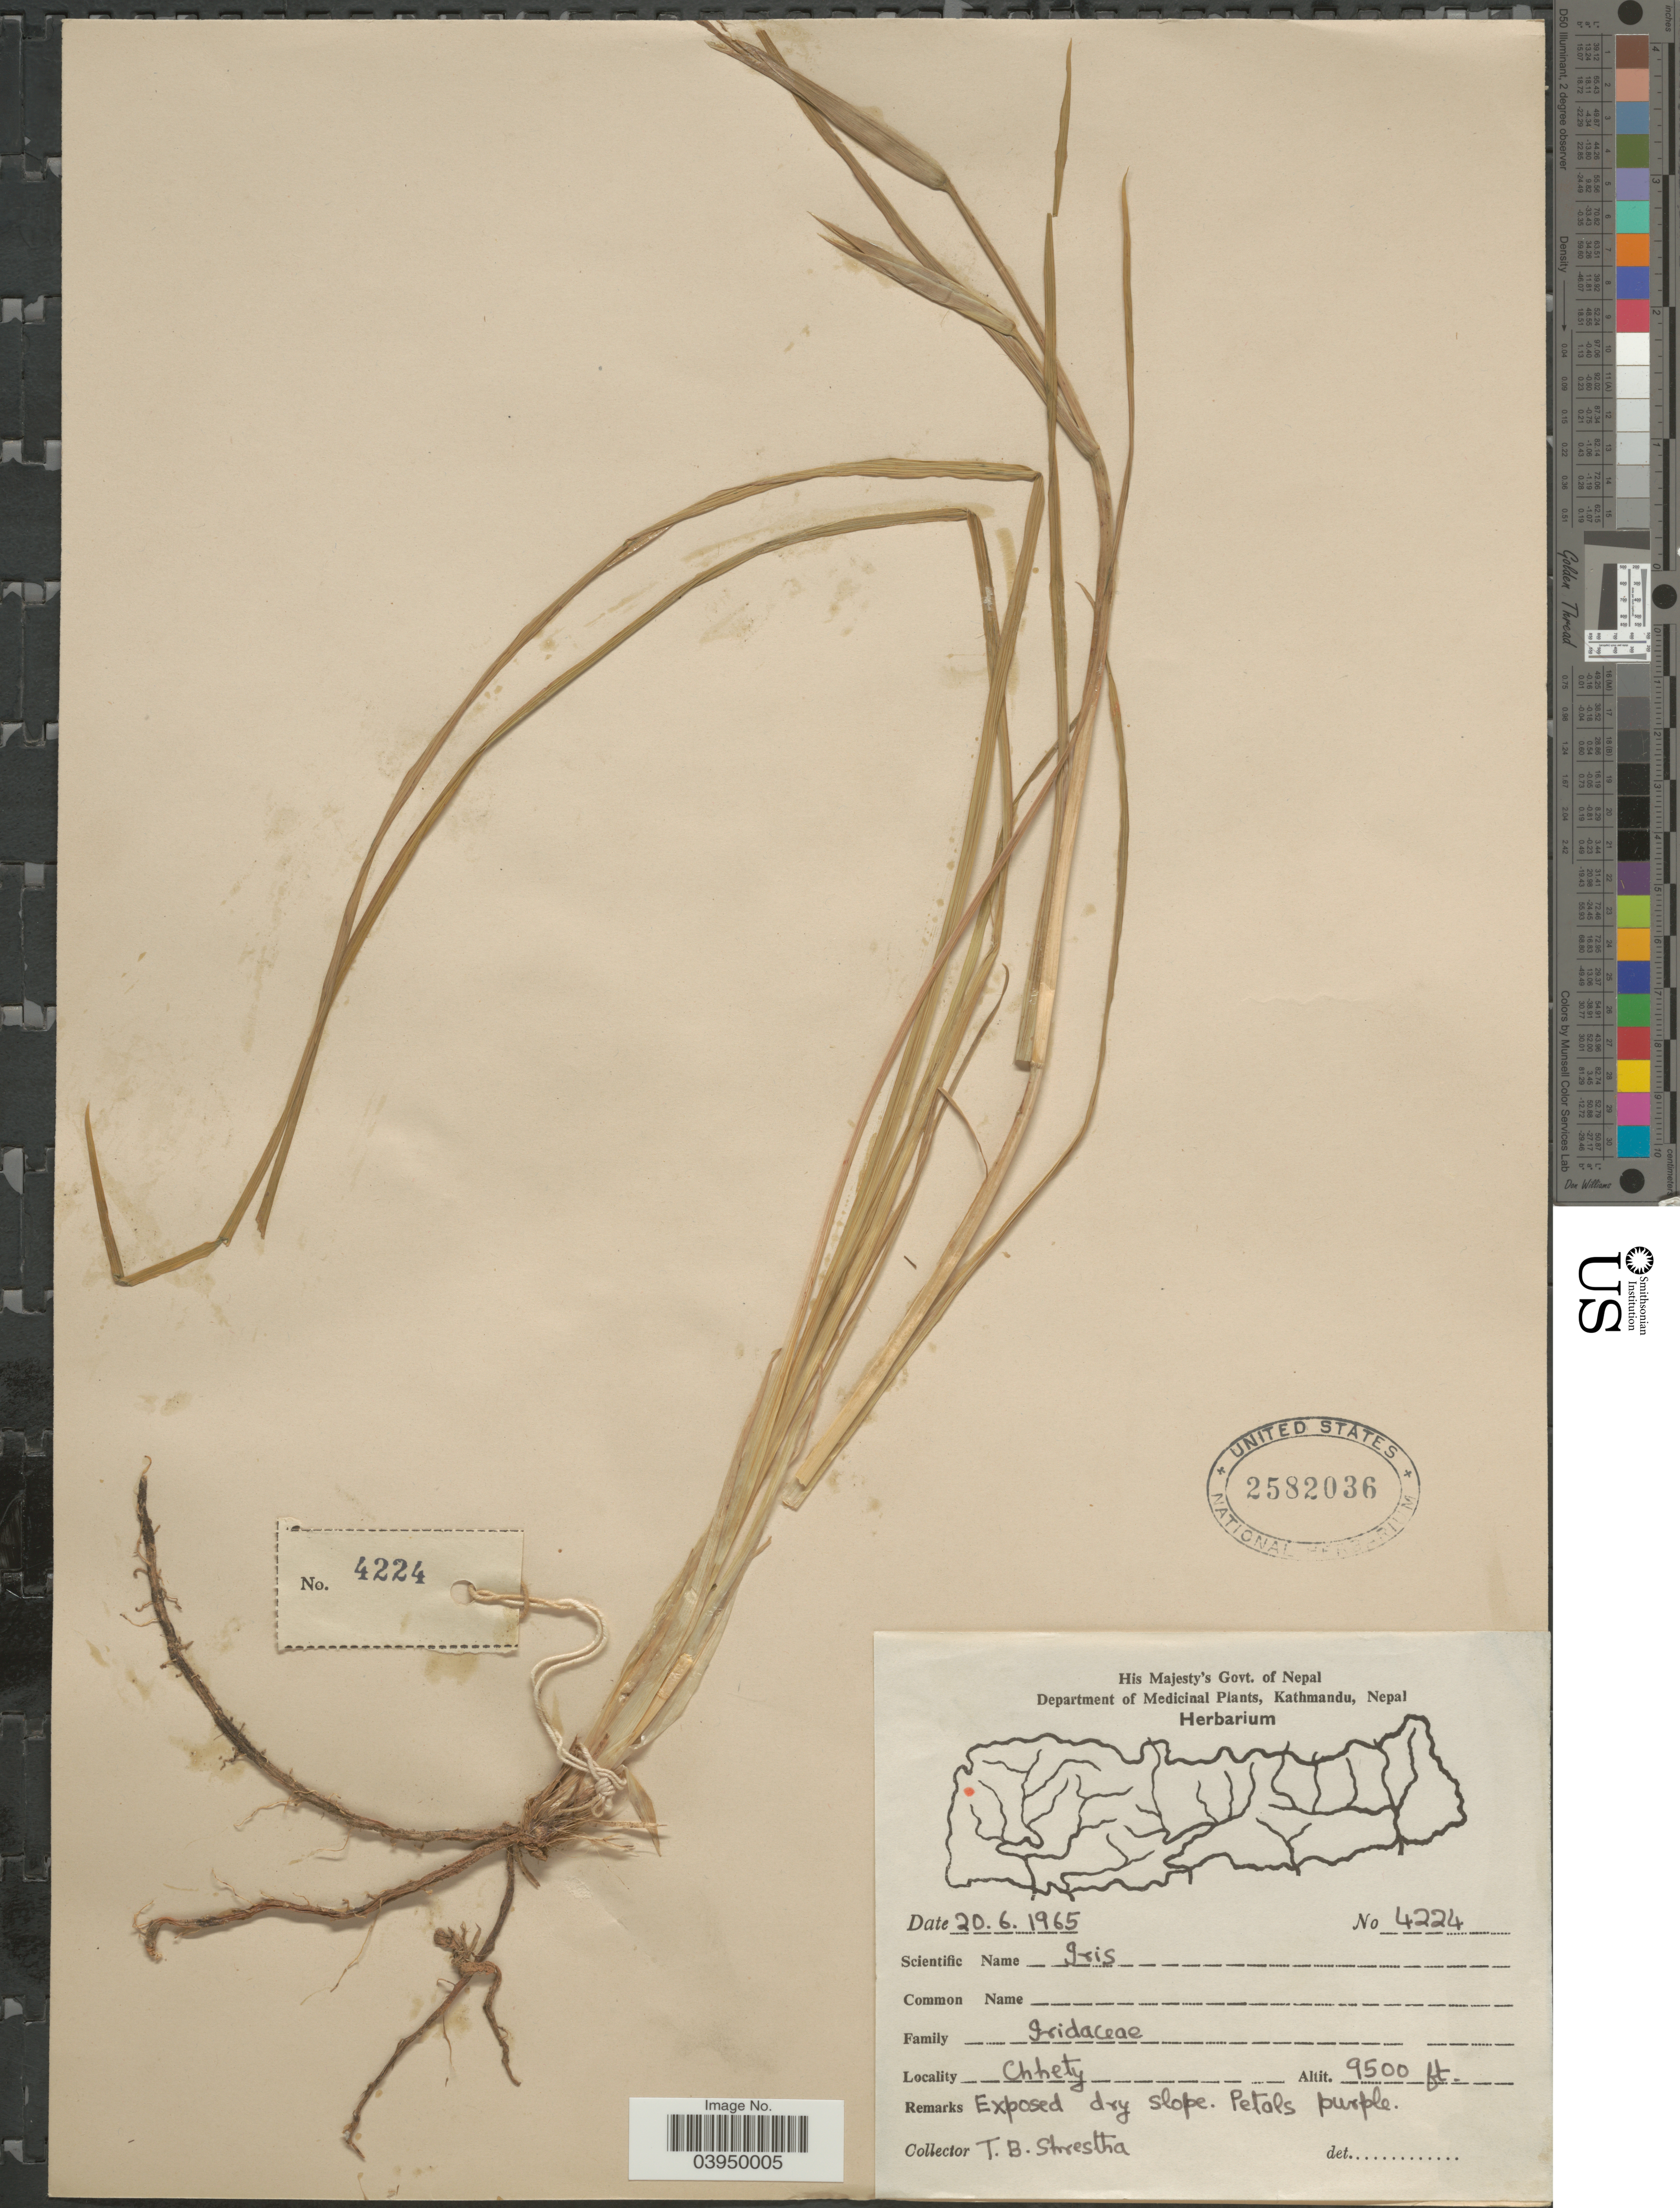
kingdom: Plantae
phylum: Tracheophyta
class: Liliopsida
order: Asparagales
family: Iridaceae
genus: Iris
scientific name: Iris sp.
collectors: T. B. Shrestha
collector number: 4224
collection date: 1965-06-20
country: Nepal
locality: Chhety.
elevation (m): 2896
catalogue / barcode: US 2582036